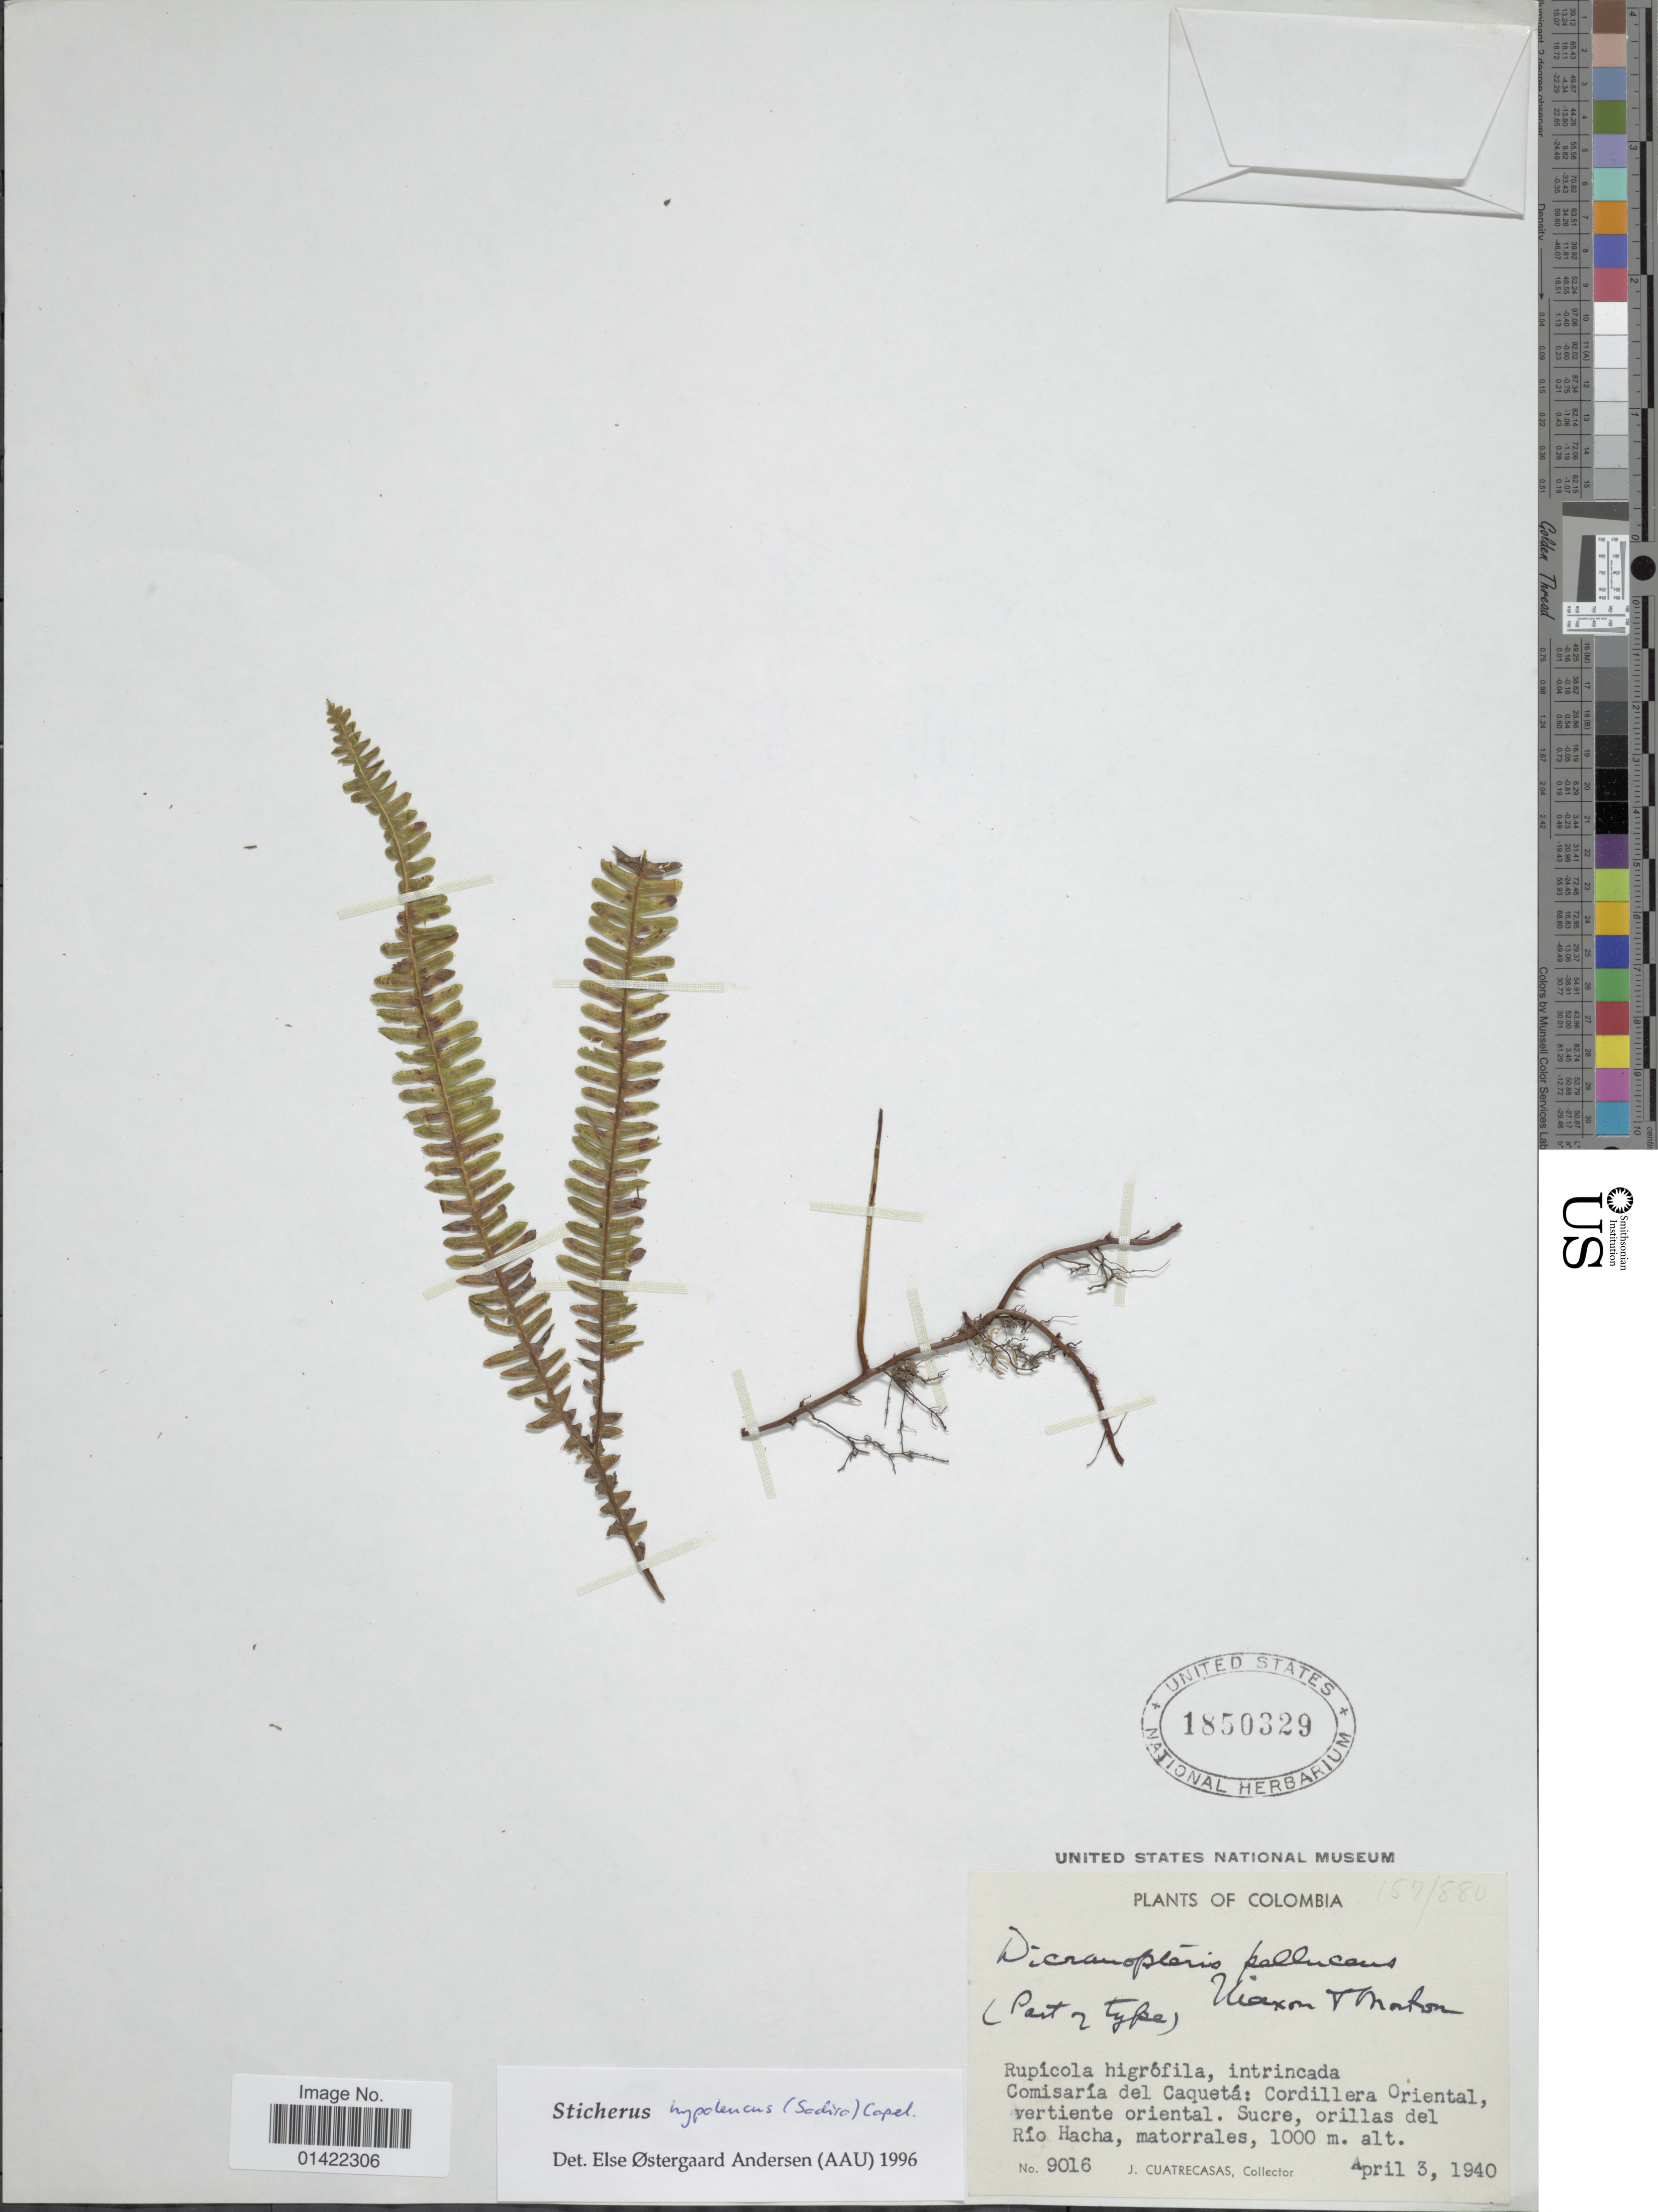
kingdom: Plantae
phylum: Tracheophyta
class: Polypodiopsida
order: Gleicheniales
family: Gleicheniaceae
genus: Sticherus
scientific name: Sticherus hypoleucus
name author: (Sodiro) Copel.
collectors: J. Cuatrecasas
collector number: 9016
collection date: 1940-04-03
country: Colombia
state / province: Caquetá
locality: Cordillera Oriental, vertiente oriental, Sucre, orillas del Río Hacha, matorrales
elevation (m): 1000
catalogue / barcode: US 1850329